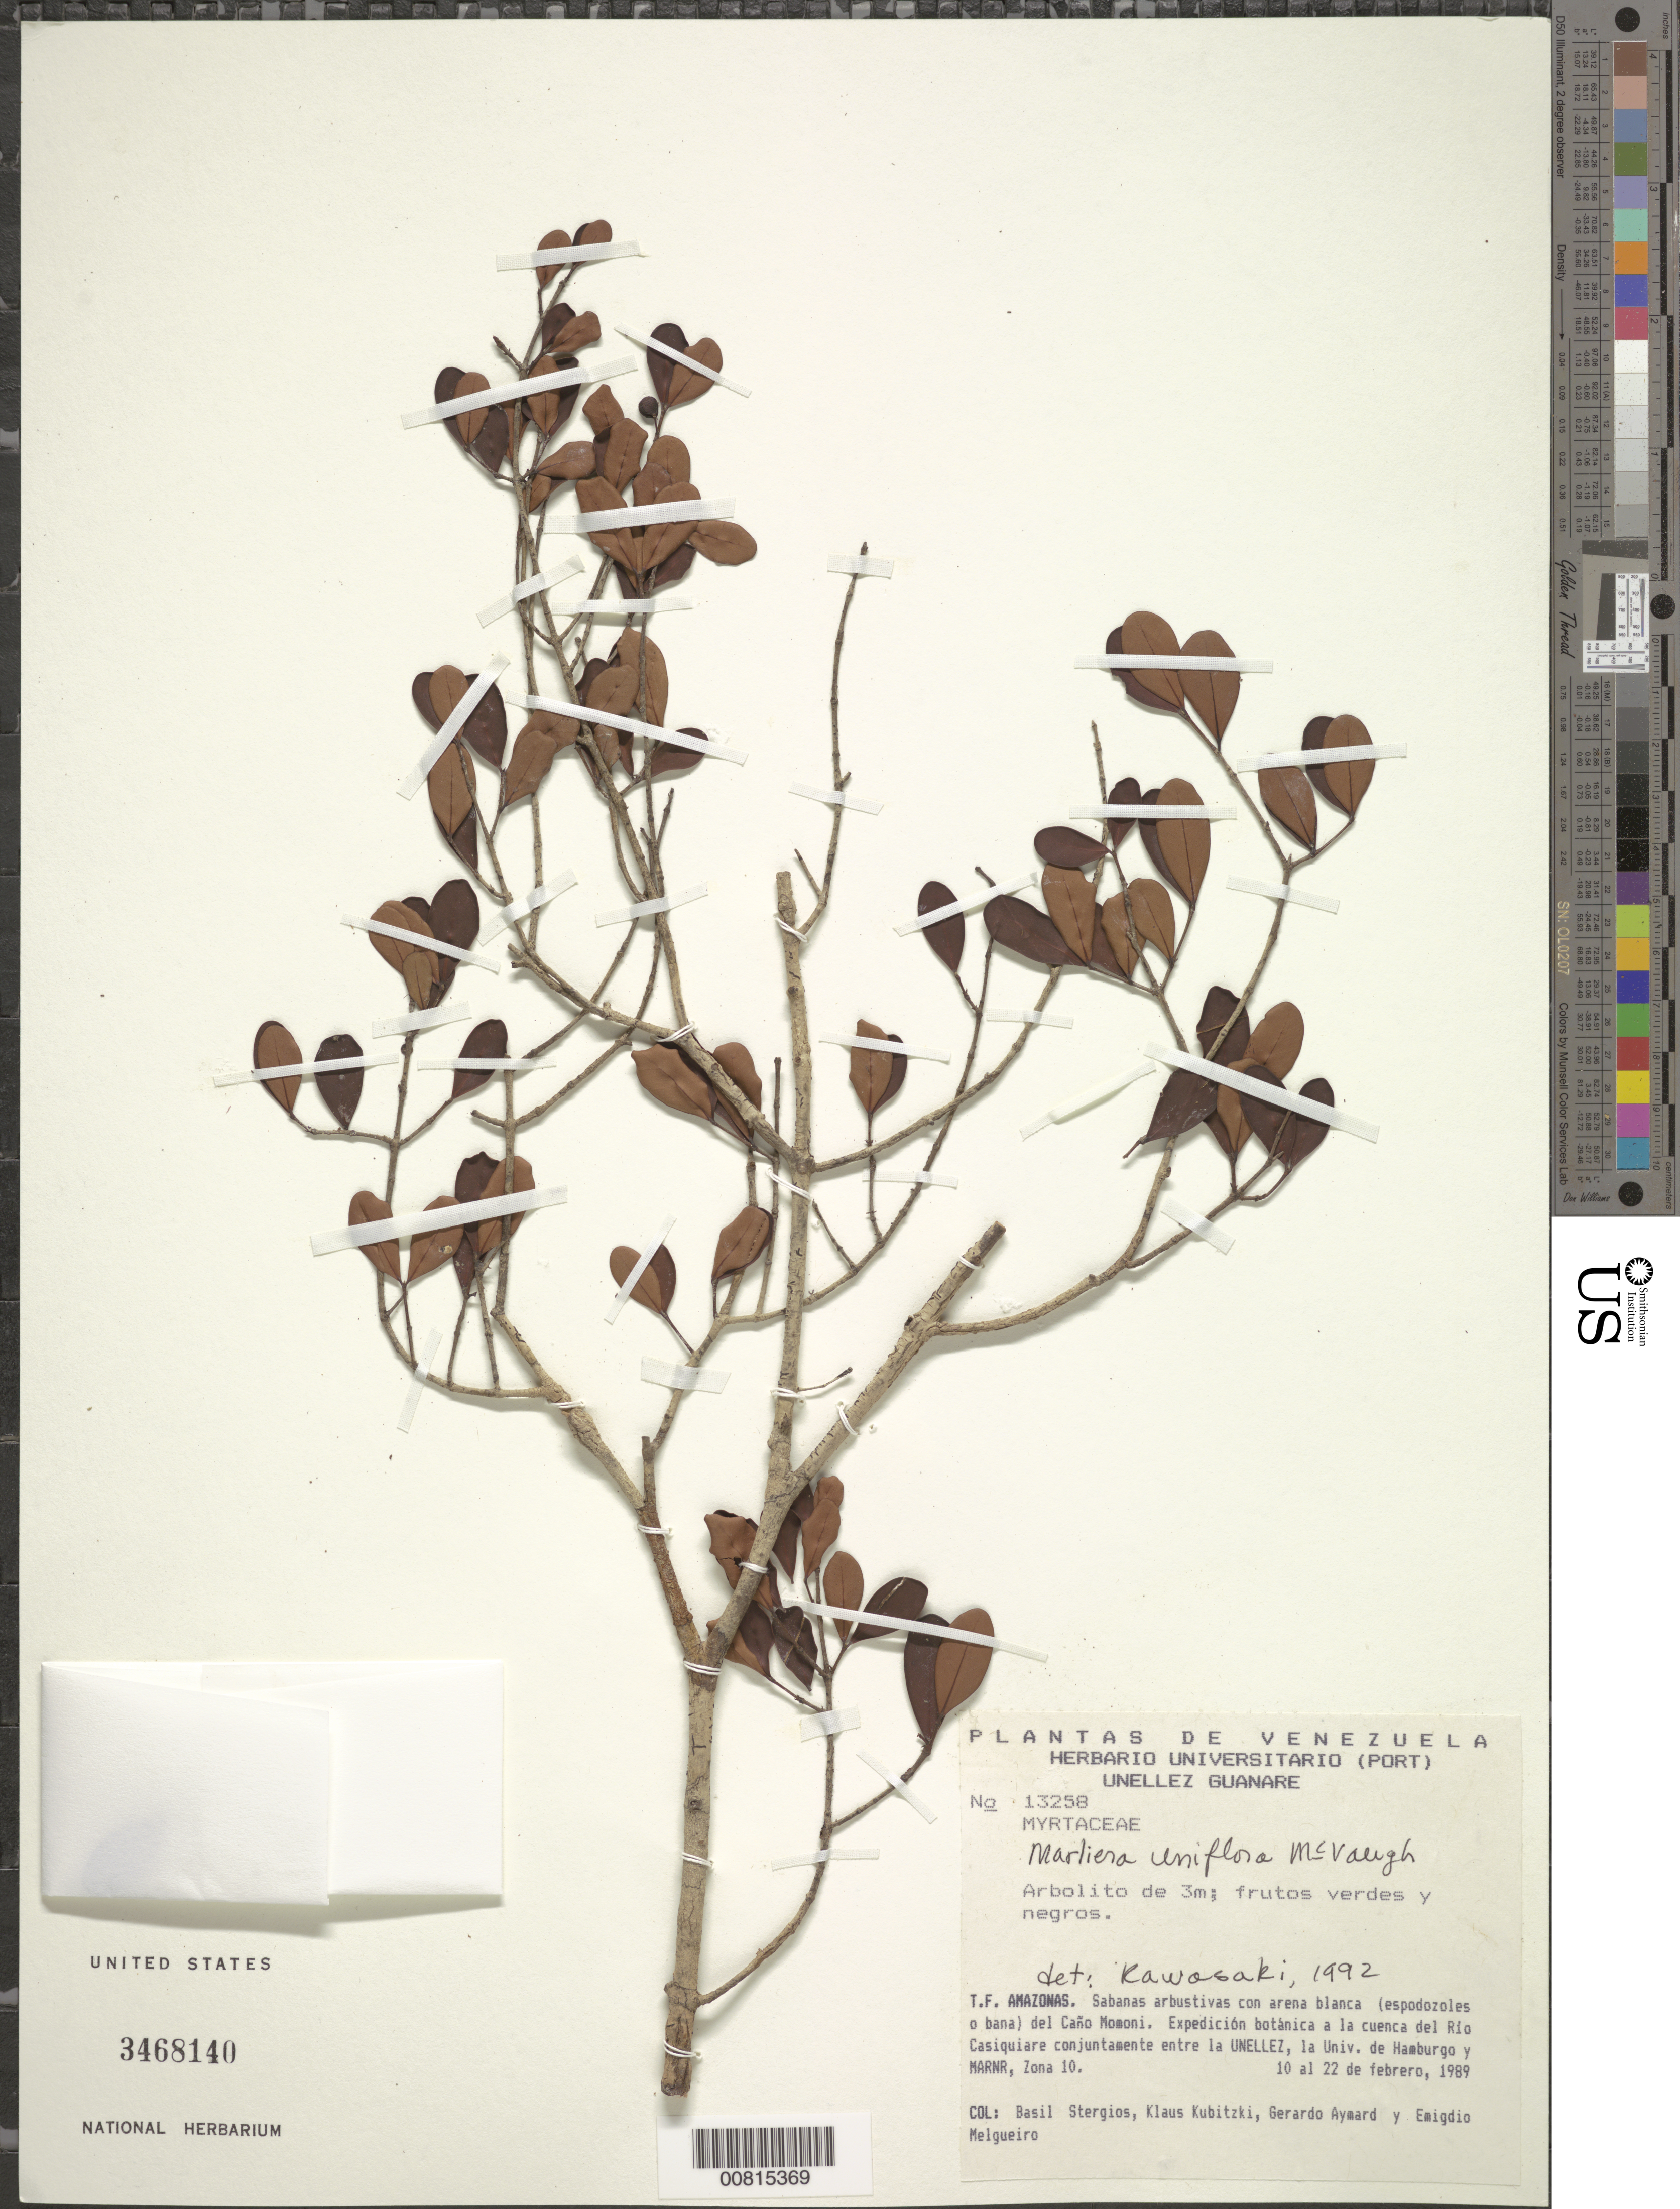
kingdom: Plantae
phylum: Tracheophyta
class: Magnoliopsida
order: Myrtales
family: Myrtaceae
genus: Myrcia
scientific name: Myrcia uniflora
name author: (McVaugh) E. Lucas & C.E. Wilson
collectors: B. G. Stergios, K. Kubitzki, G. A. Aymard & E. Melgueiro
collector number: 13258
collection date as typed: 10-Feb-89 to 22-Feb-89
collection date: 1989-02-10/1989-02-22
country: Venezuela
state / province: Amazonas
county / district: Río Negro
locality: Río Casiquiare, Caño Momoni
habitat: Sabanas arbustivas con arena blanca del caño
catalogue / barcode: US 3468140